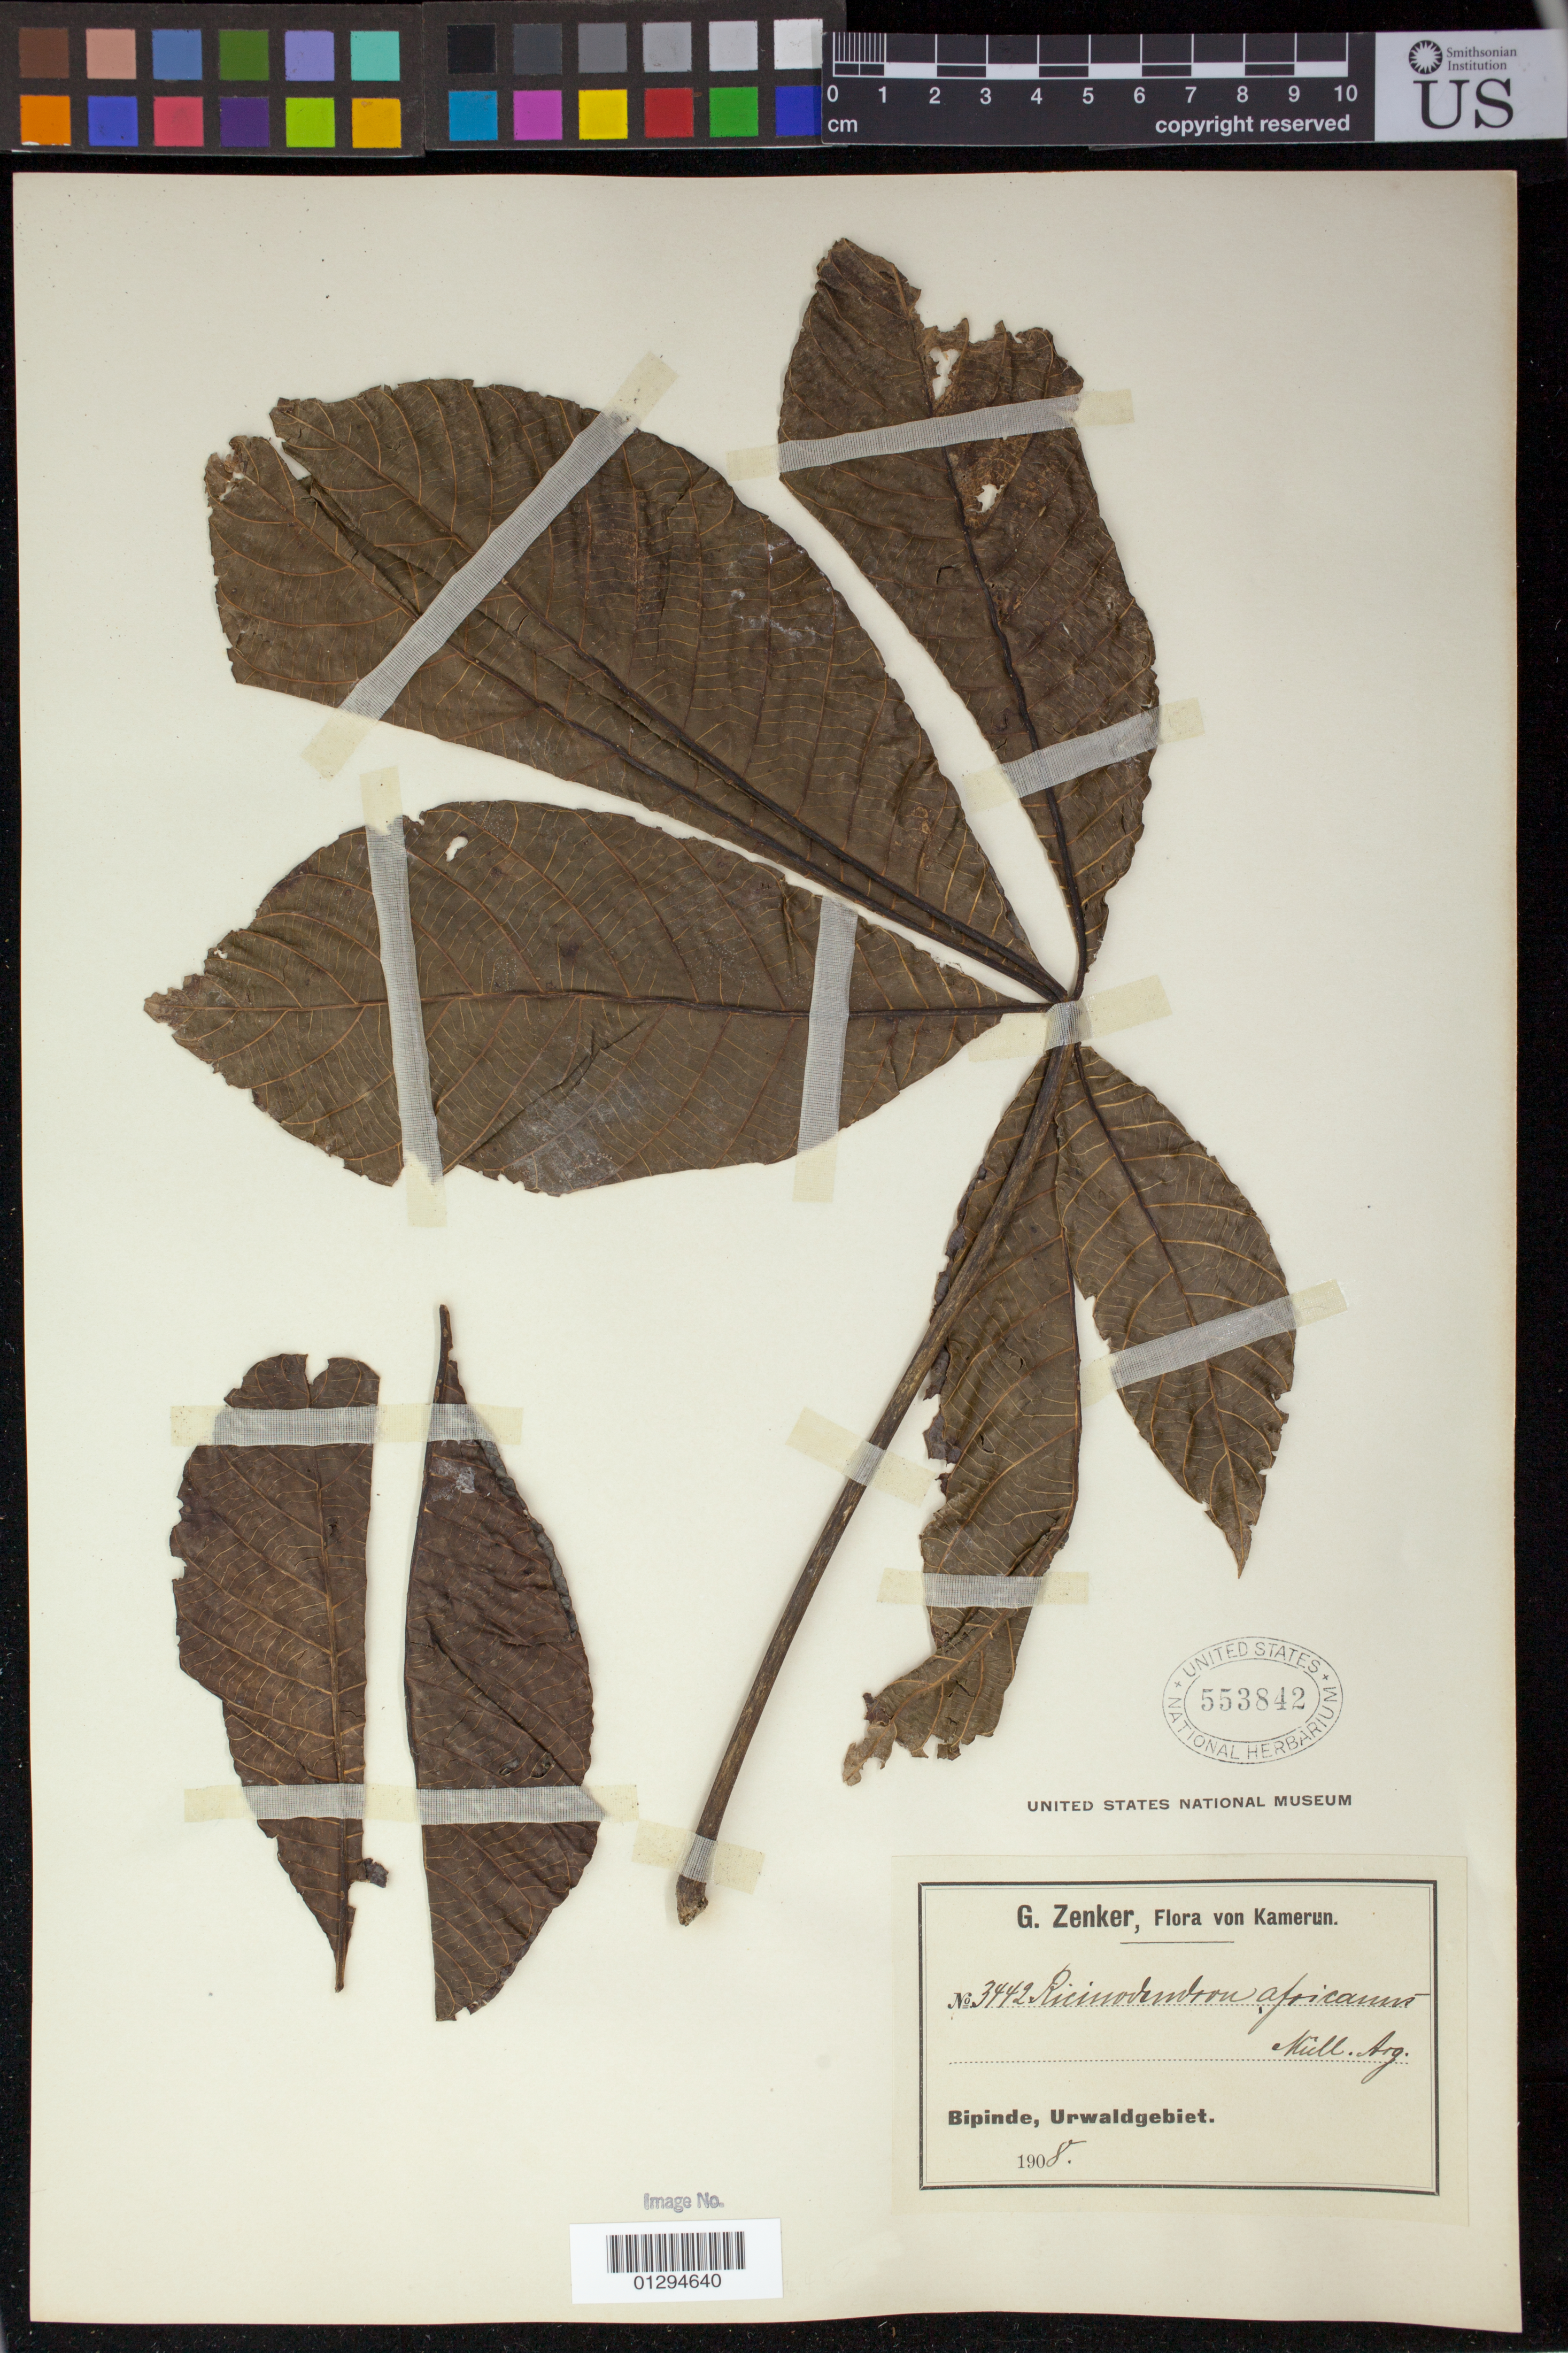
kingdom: Plantae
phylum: Tracheophyta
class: Magnoliopsida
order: Malpighiales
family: Euphorbiaceae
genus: Ricinodendron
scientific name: Ricinodendron africanum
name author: Müll. Arg.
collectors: G. A. Zenker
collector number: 3442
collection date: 1908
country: Cameroon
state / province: Sud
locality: Bipinde, Urwaldgebiet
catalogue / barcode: US 553842